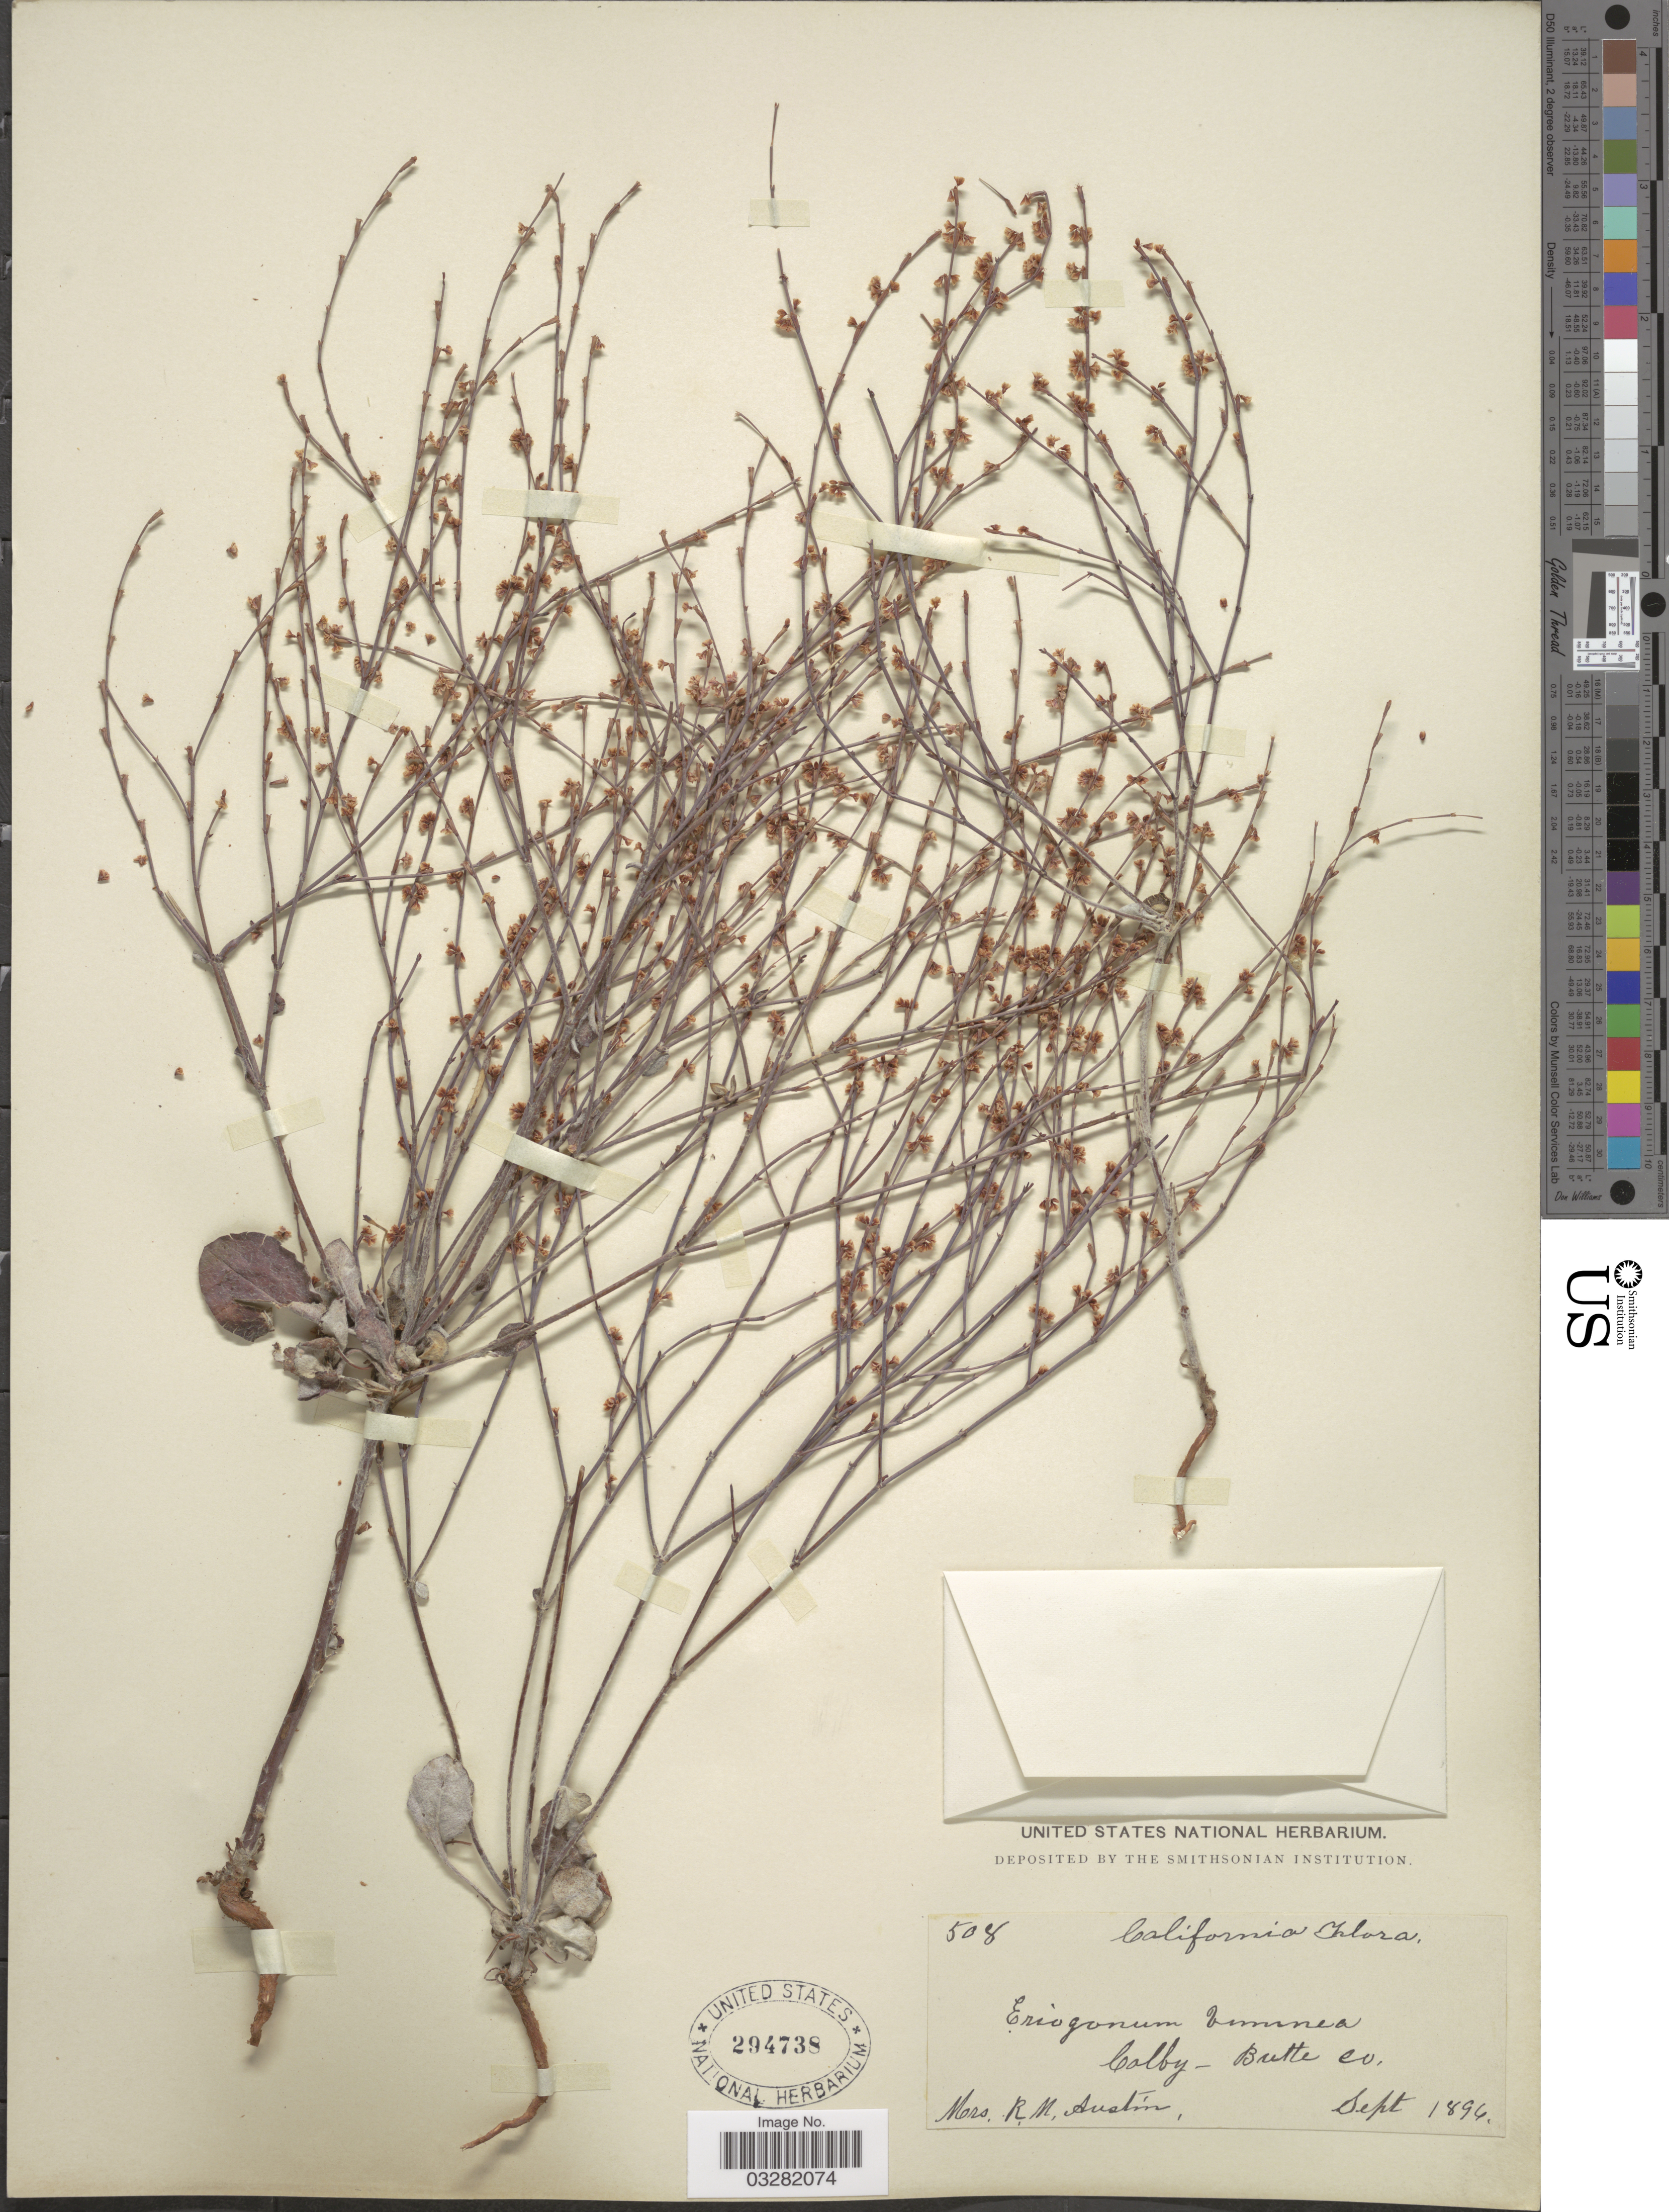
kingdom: Plantae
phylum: Tracheophyta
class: Magnoliopsida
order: Caryophyllales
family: Polygonaceae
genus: Eriogonum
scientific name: Eriogonum vimineum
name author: Douglas ex Benth.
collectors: R. Austin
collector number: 508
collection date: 1896-09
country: United States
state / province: California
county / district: Butte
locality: Colby- Butte Co.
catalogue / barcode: US 294738